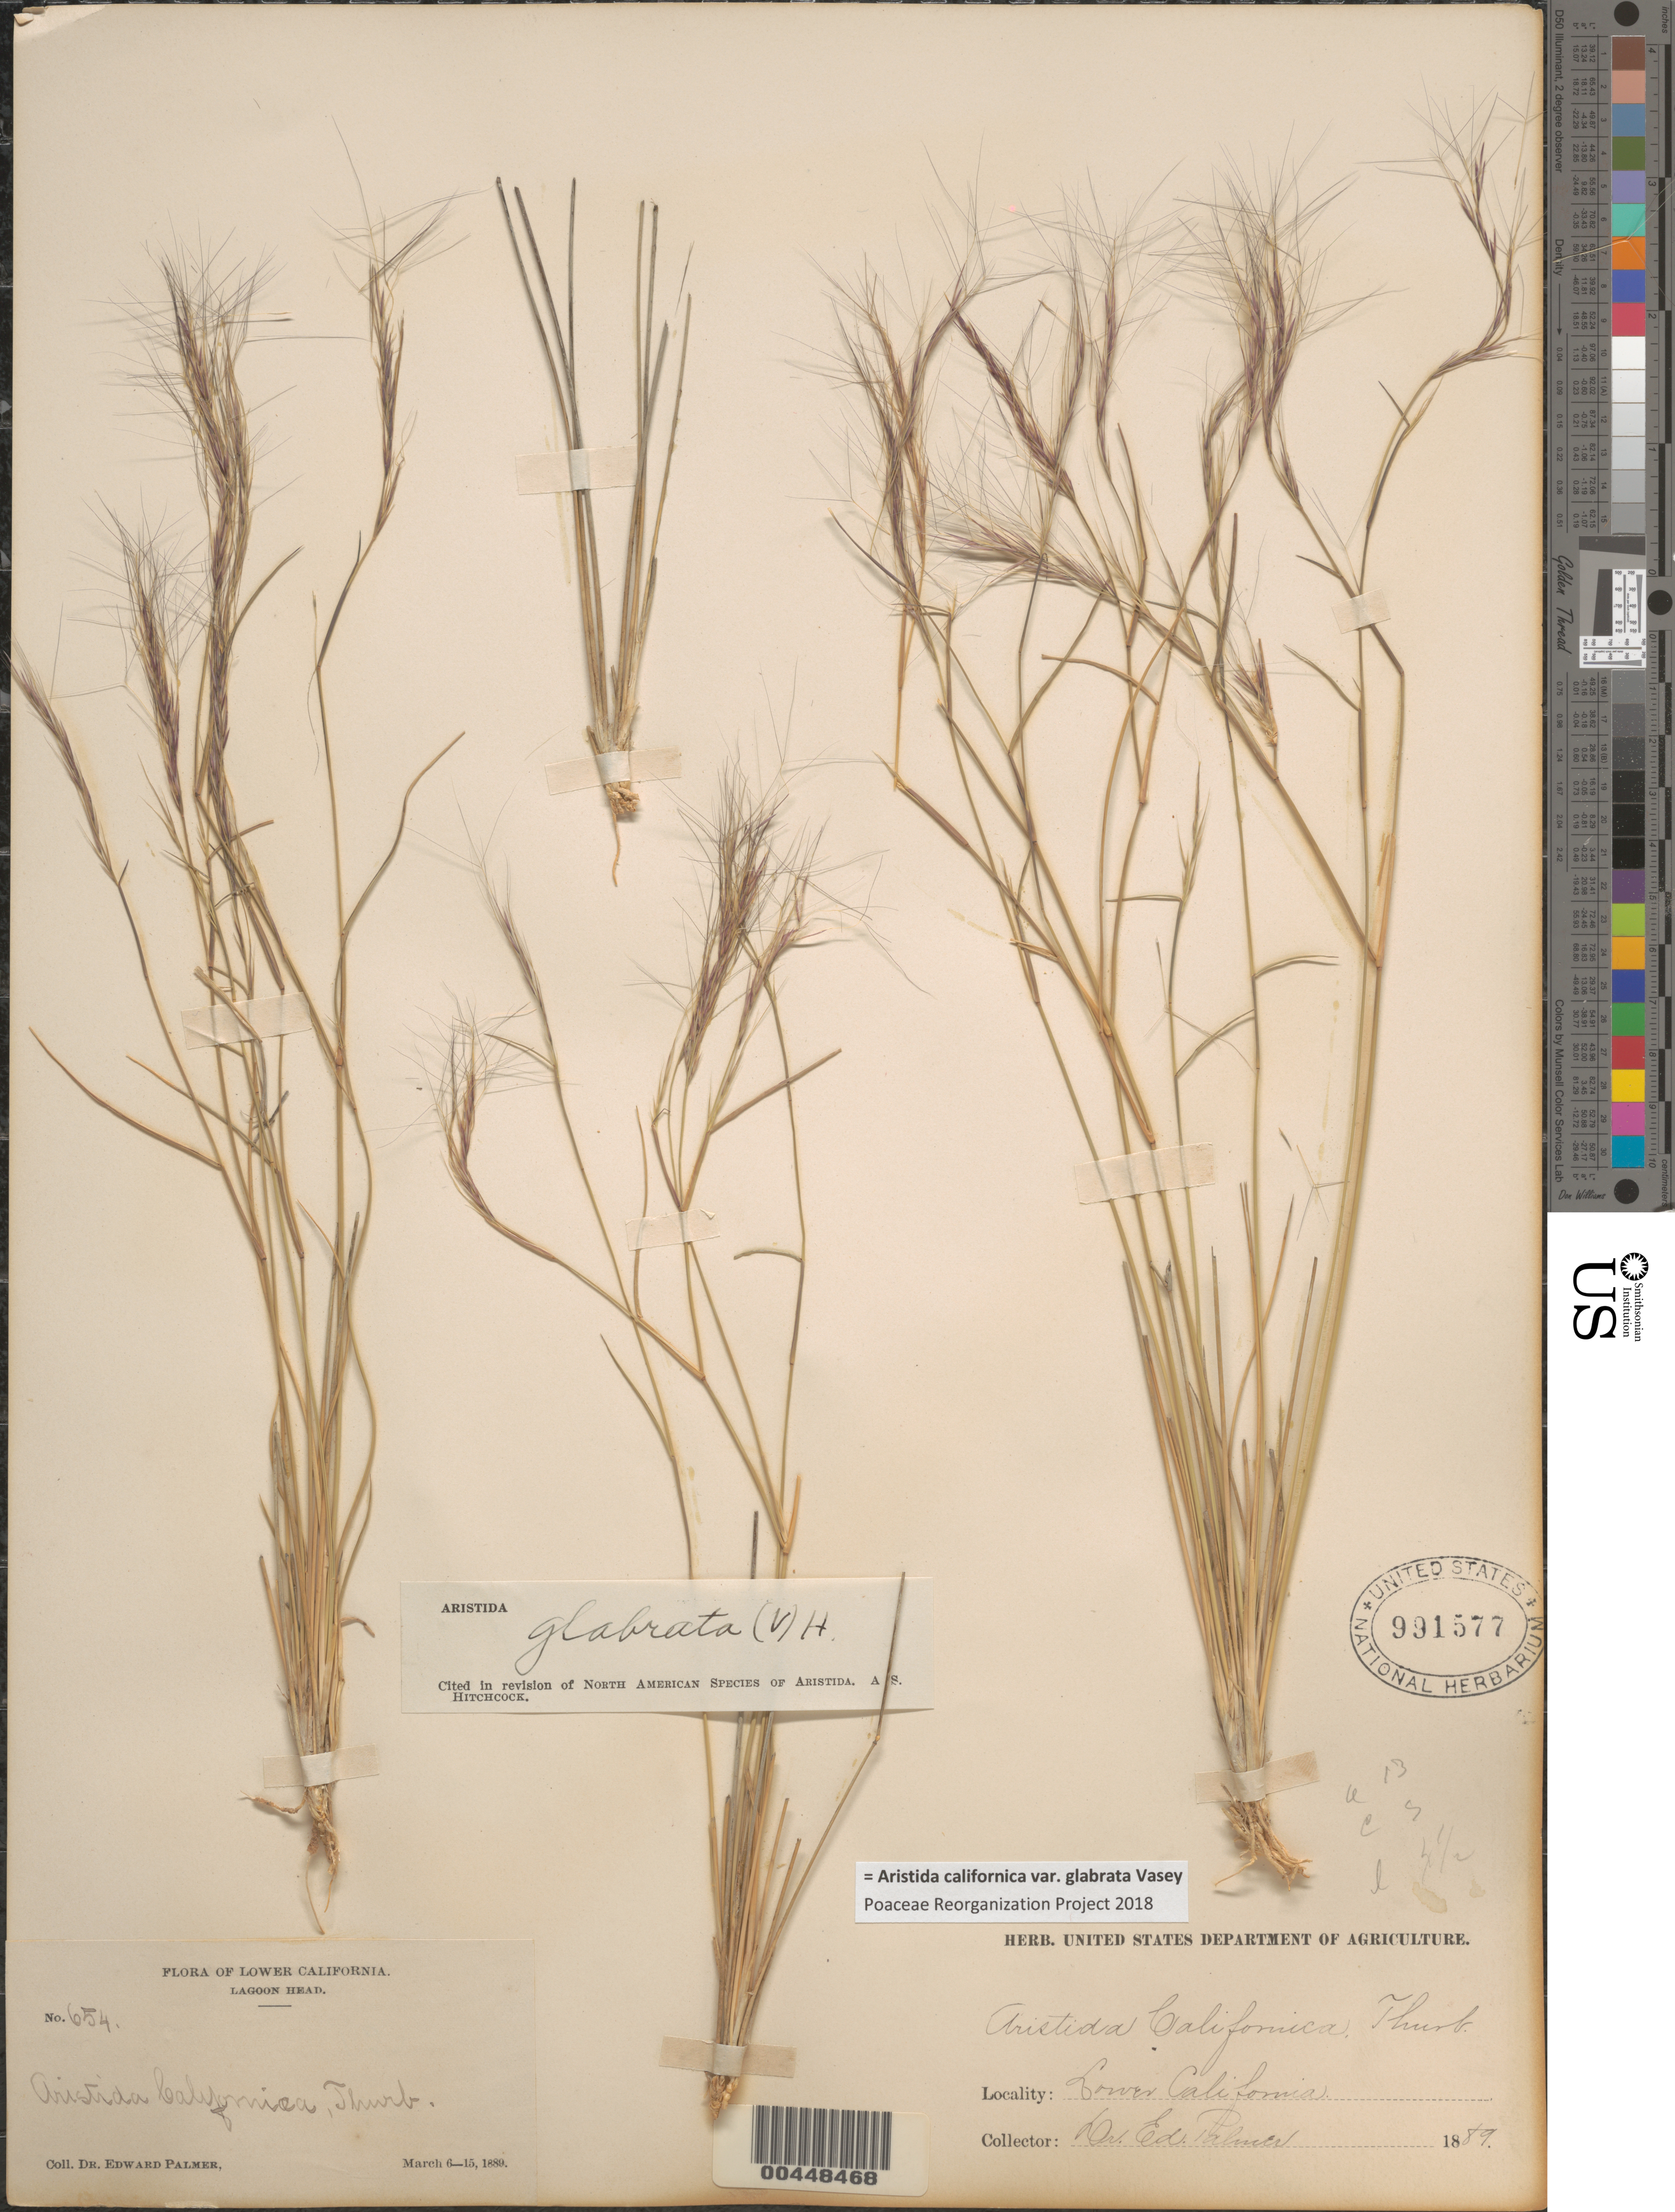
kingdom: Plantae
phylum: Tracheophyta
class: Liliopsida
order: Poales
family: Poaceae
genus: Aristida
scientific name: Aristida californica var. glabrata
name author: Vasey in Brandegee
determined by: Poaceae Reorganization Project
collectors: E. Palmer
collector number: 654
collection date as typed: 6 Mar 1889 to 15 Mar 1889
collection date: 1889-03-06/1889-03-15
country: Mexico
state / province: Baja California Norte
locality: Lagoon Head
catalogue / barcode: US 991577